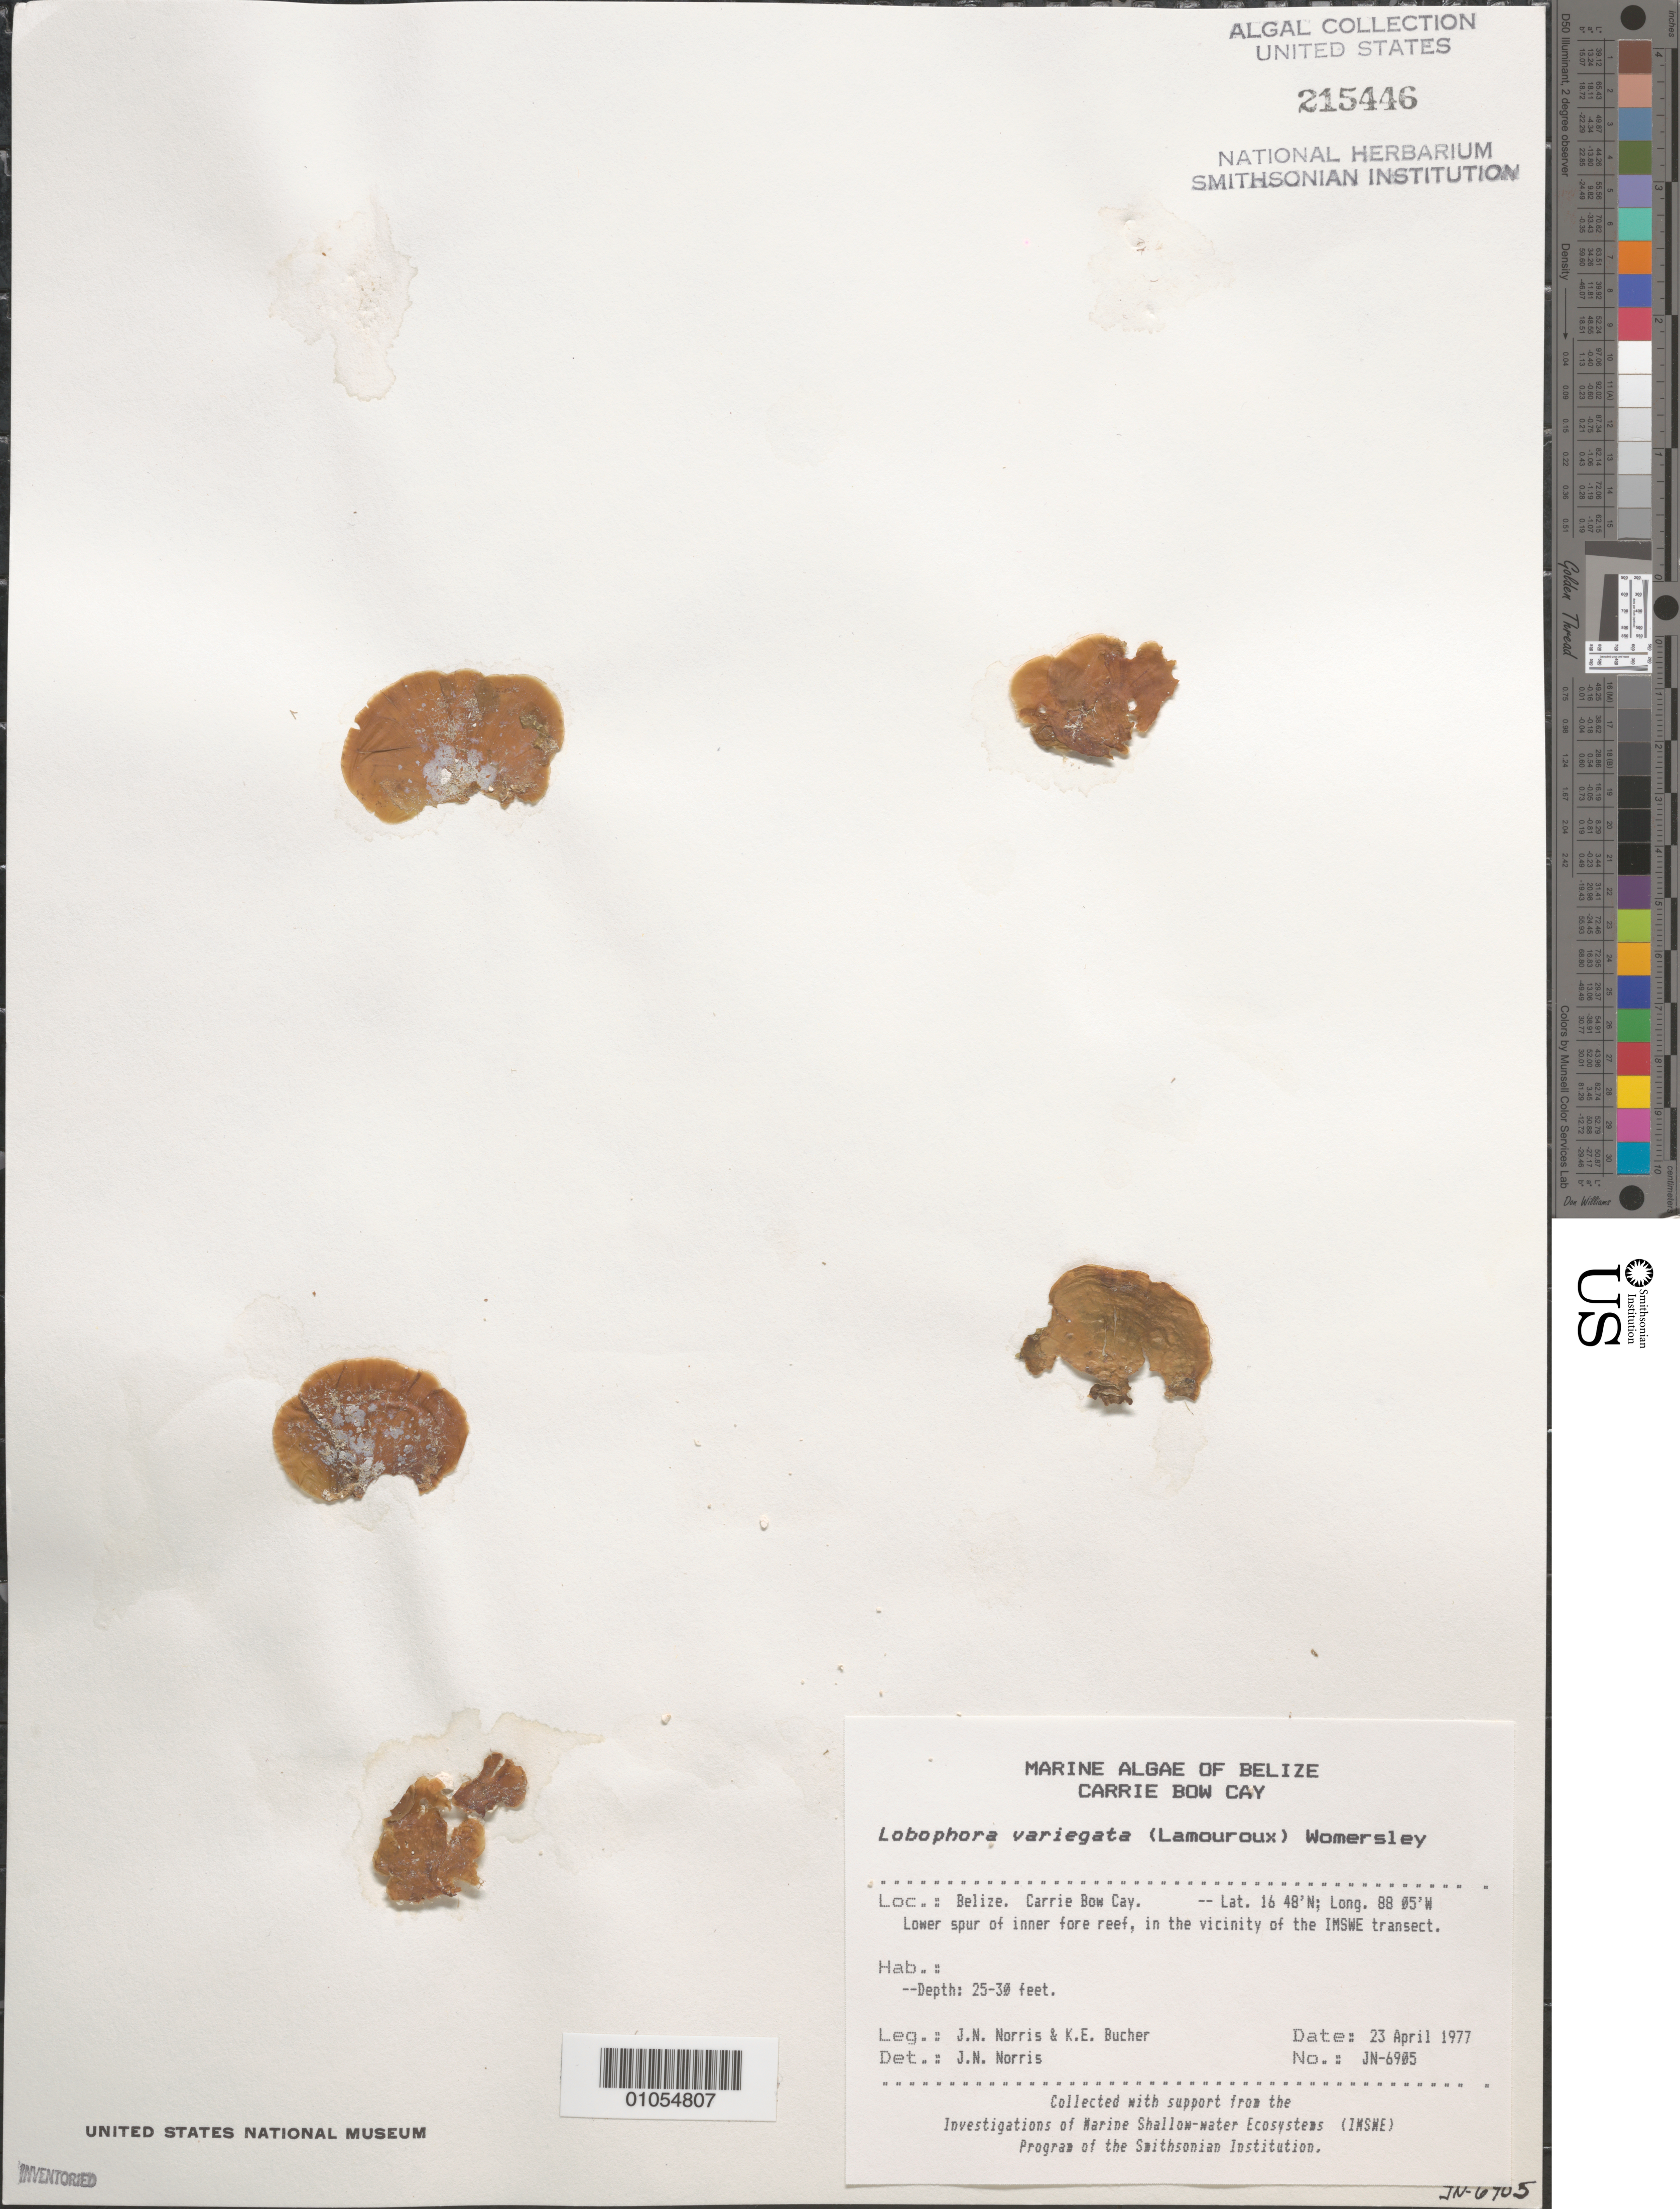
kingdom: Chromista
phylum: Ochrophyta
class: Phaeophyceae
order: Dictyotales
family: Dictyotaceae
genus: Lobophora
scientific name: Lobophora variegata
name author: (J.V.Lamouroux) Womersley & E.C. Oliveira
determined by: Norris, James N.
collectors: J. N. Norris & K. E. Bucher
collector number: JN-6905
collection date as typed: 23 Apr 1977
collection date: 1977-04-23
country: Belize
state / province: Stann Creek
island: Carrie Bow Cay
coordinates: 16 48'N, 88 05'W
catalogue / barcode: US 215446